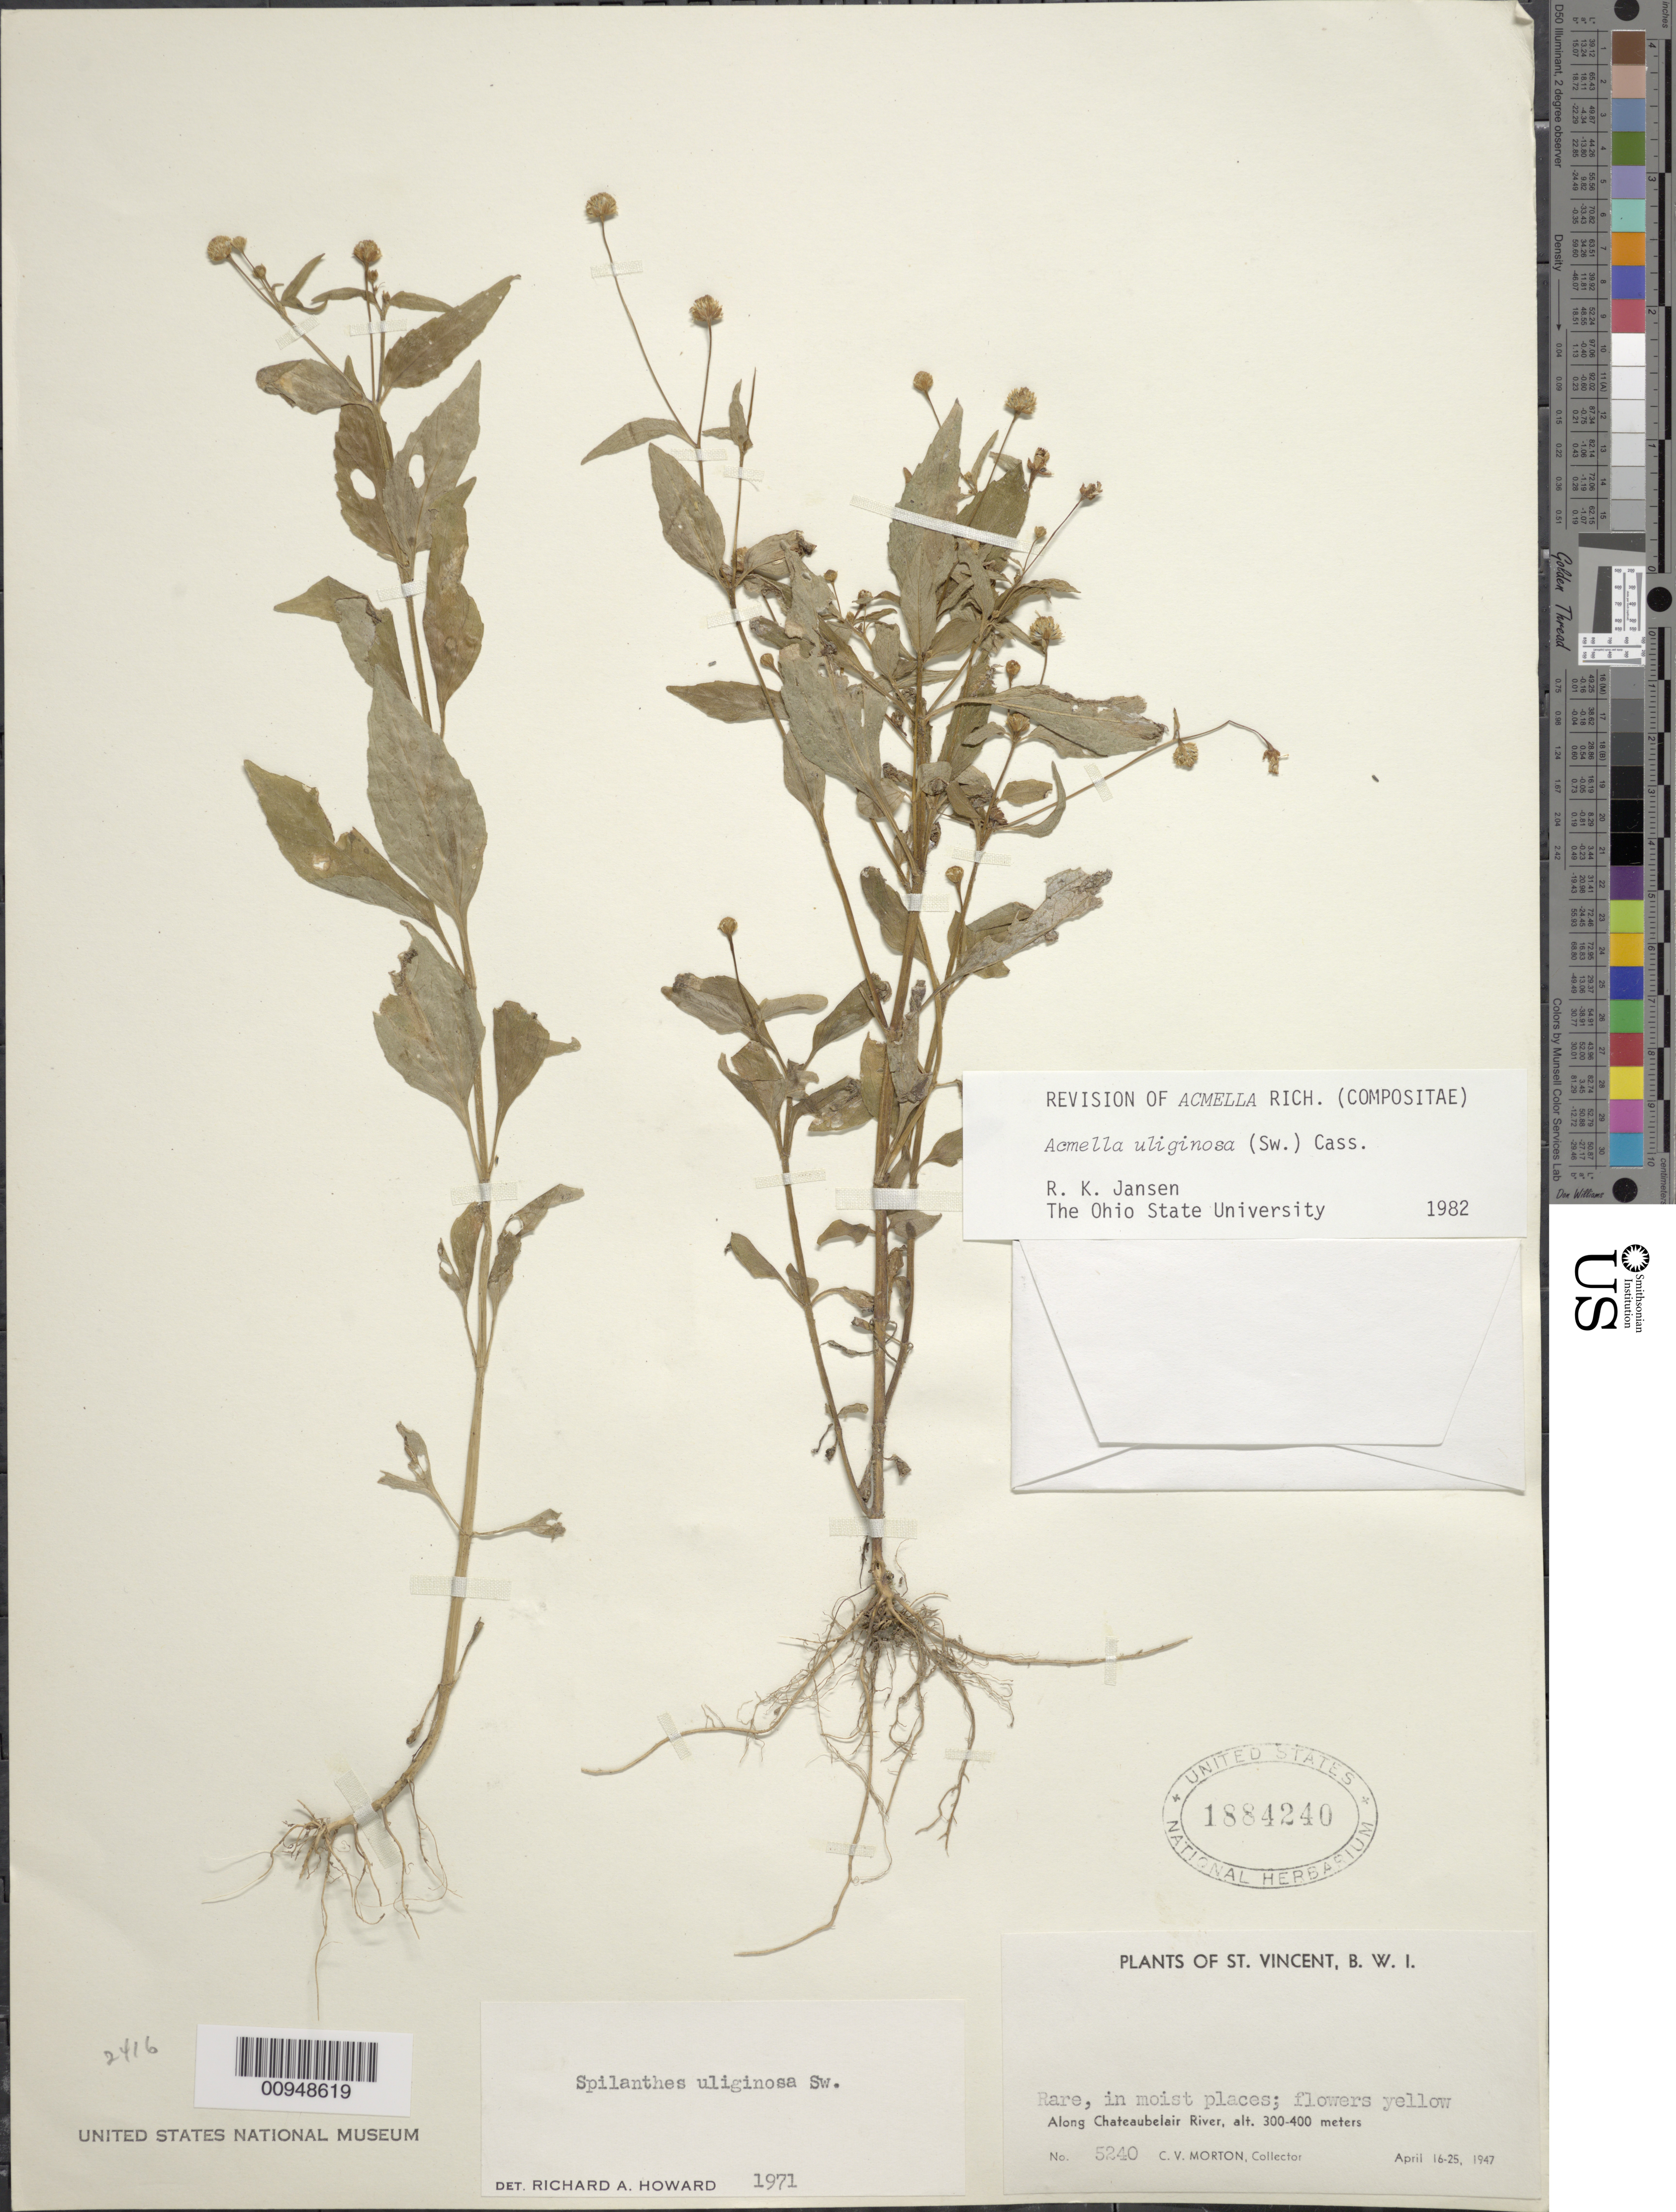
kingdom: Plantae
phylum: Tracheophyta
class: Magnoliopsida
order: Asterales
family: Asteraceae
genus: Acmella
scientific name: Acmella uliginosa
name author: (Sw.) Cass.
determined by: Jansen, R. K.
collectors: C. V. Morton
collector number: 5240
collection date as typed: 16 Apr 1947 to 25 Apr 1947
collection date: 1947-04-16/1947-04-25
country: St. Vincent - Grenadines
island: St. Vincent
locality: Along Cheteaubelair River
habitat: In moist places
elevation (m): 300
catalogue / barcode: US 1884240